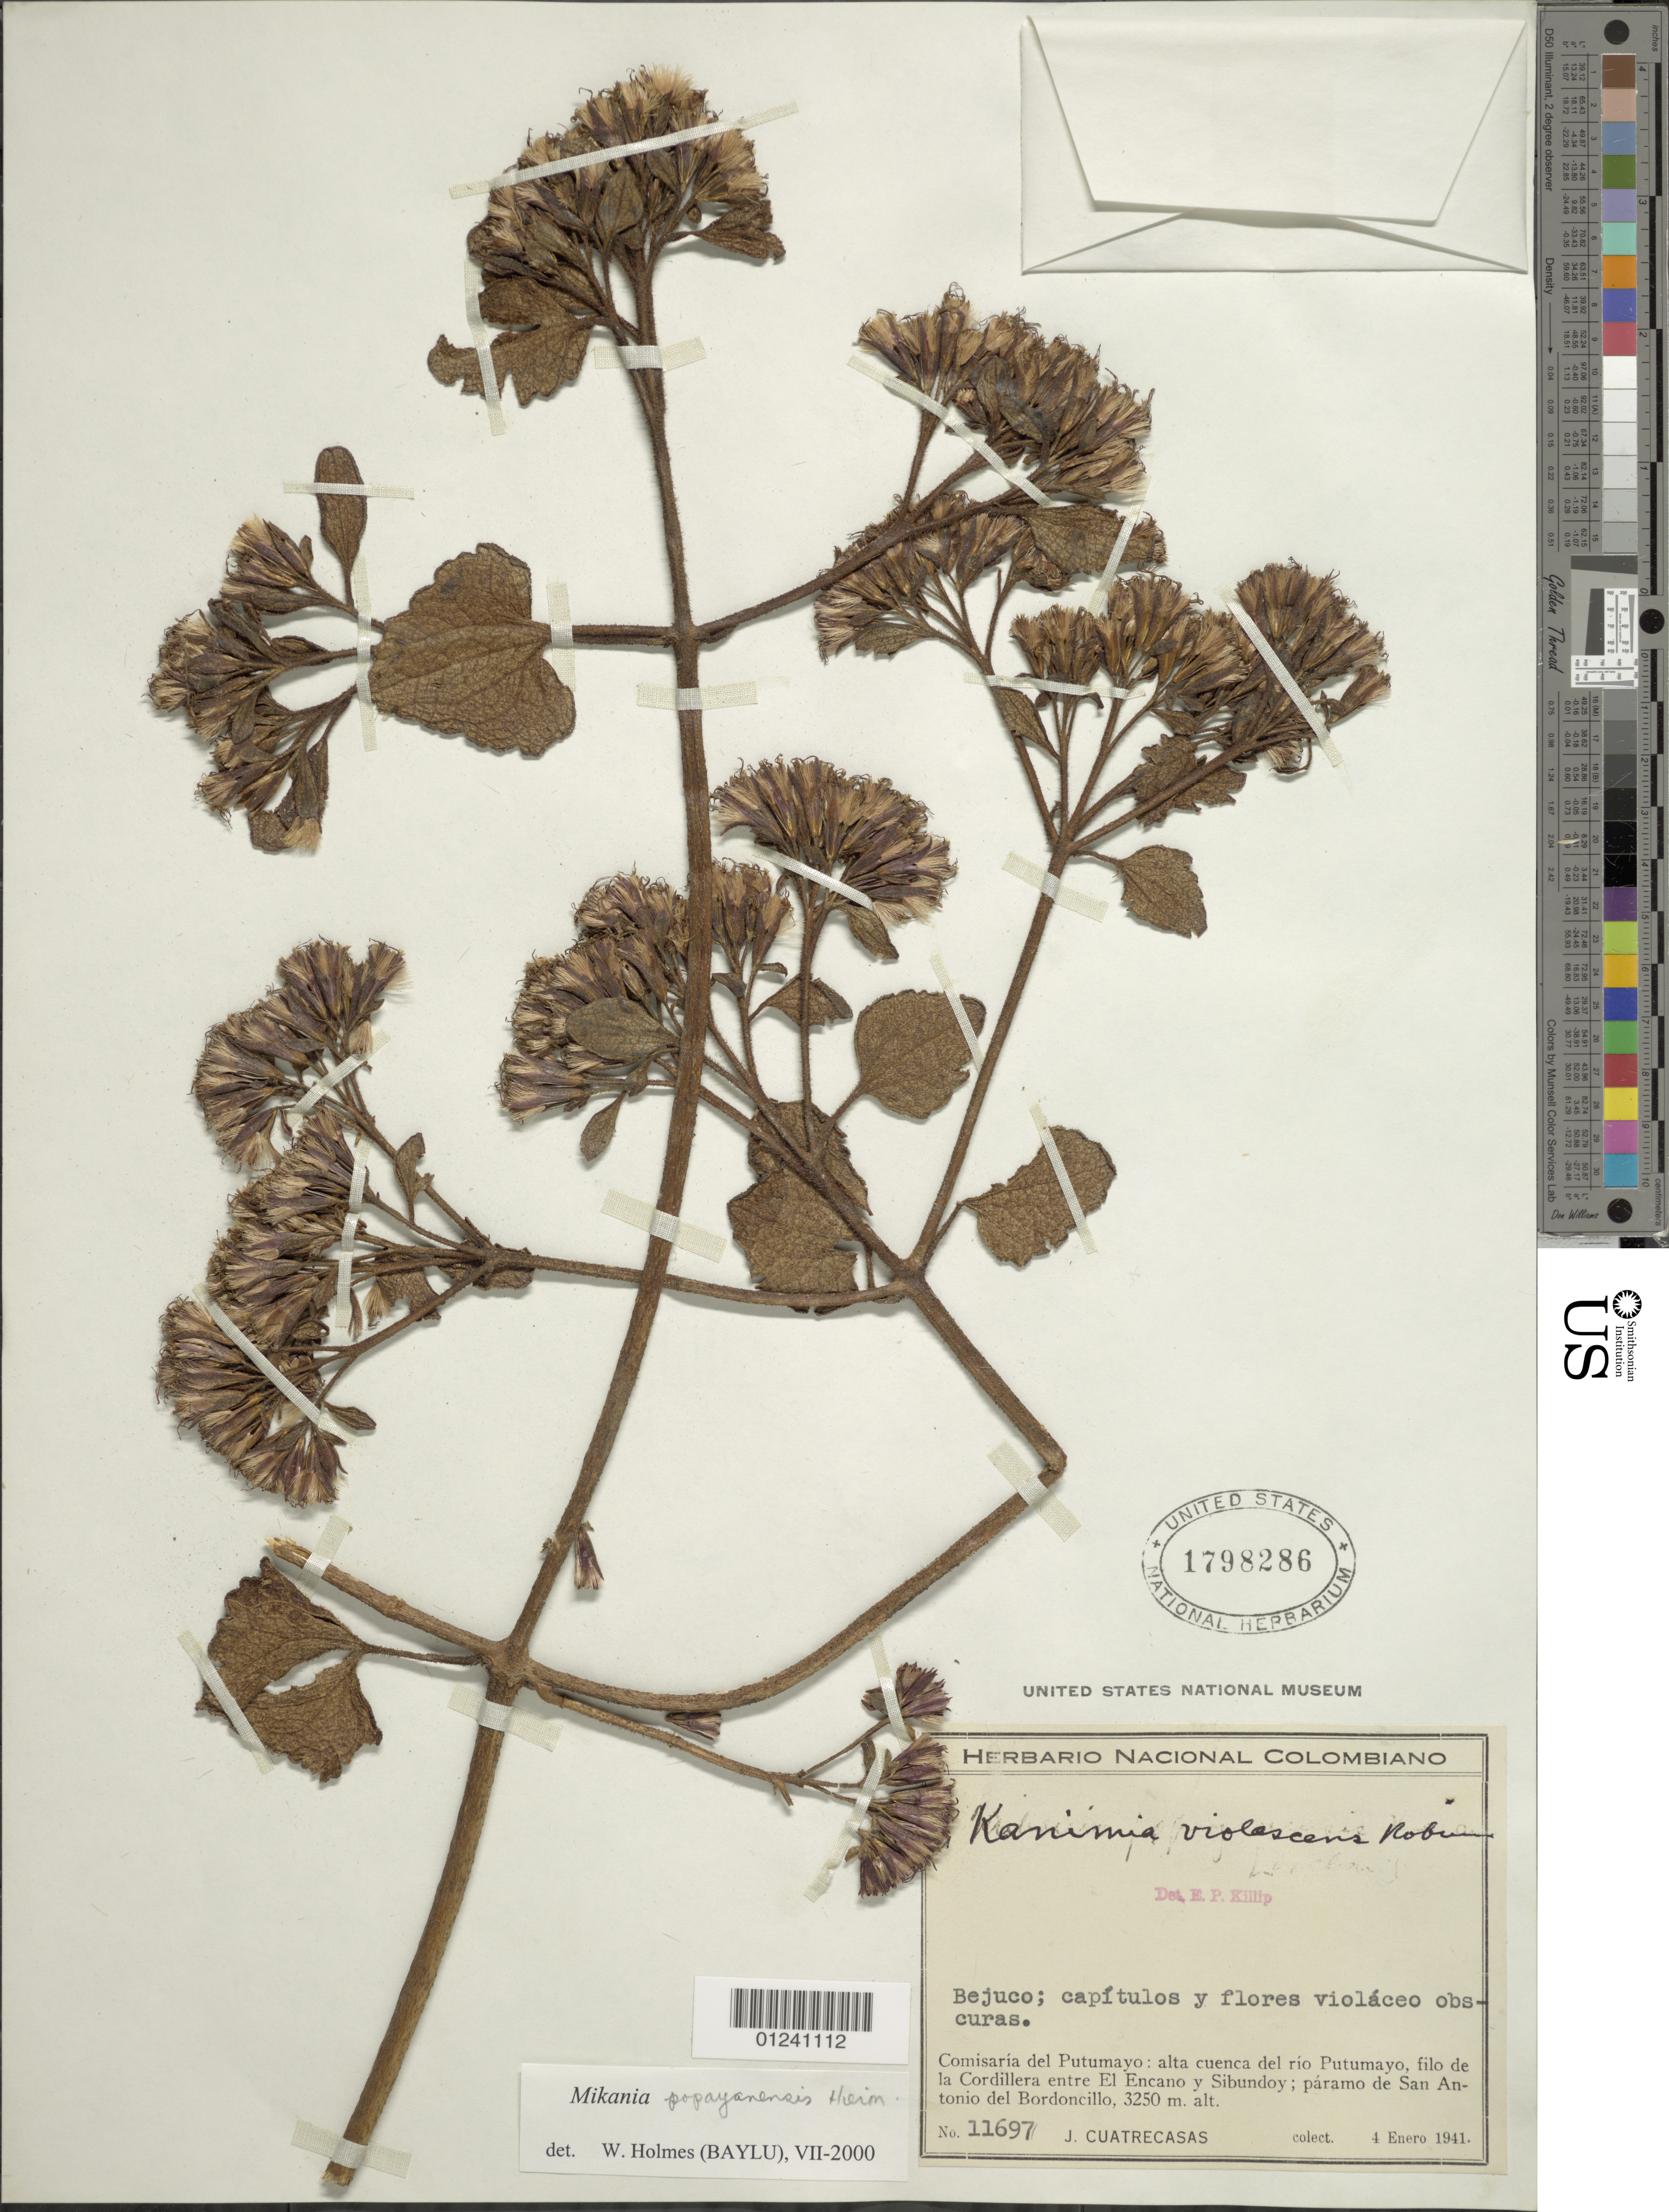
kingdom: Plantae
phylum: Tracheophyta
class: Magnoliopsida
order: Asterales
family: Asteraceae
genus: Mikania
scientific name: Mikania violascens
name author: (B.L. Rob.) R.M. King & H. Rob.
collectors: J. Cuatrecasas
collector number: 11697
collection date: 1941-01-04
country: Colombia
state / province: Putumayo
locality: Comisaria del Putumayo: alta cuenca del rio Putumaya, filo de la Cordillera entre El Encano y Sibundoy; paramo de San Antonio del Bordoncillo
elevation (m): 3250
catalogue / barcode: US 1798286